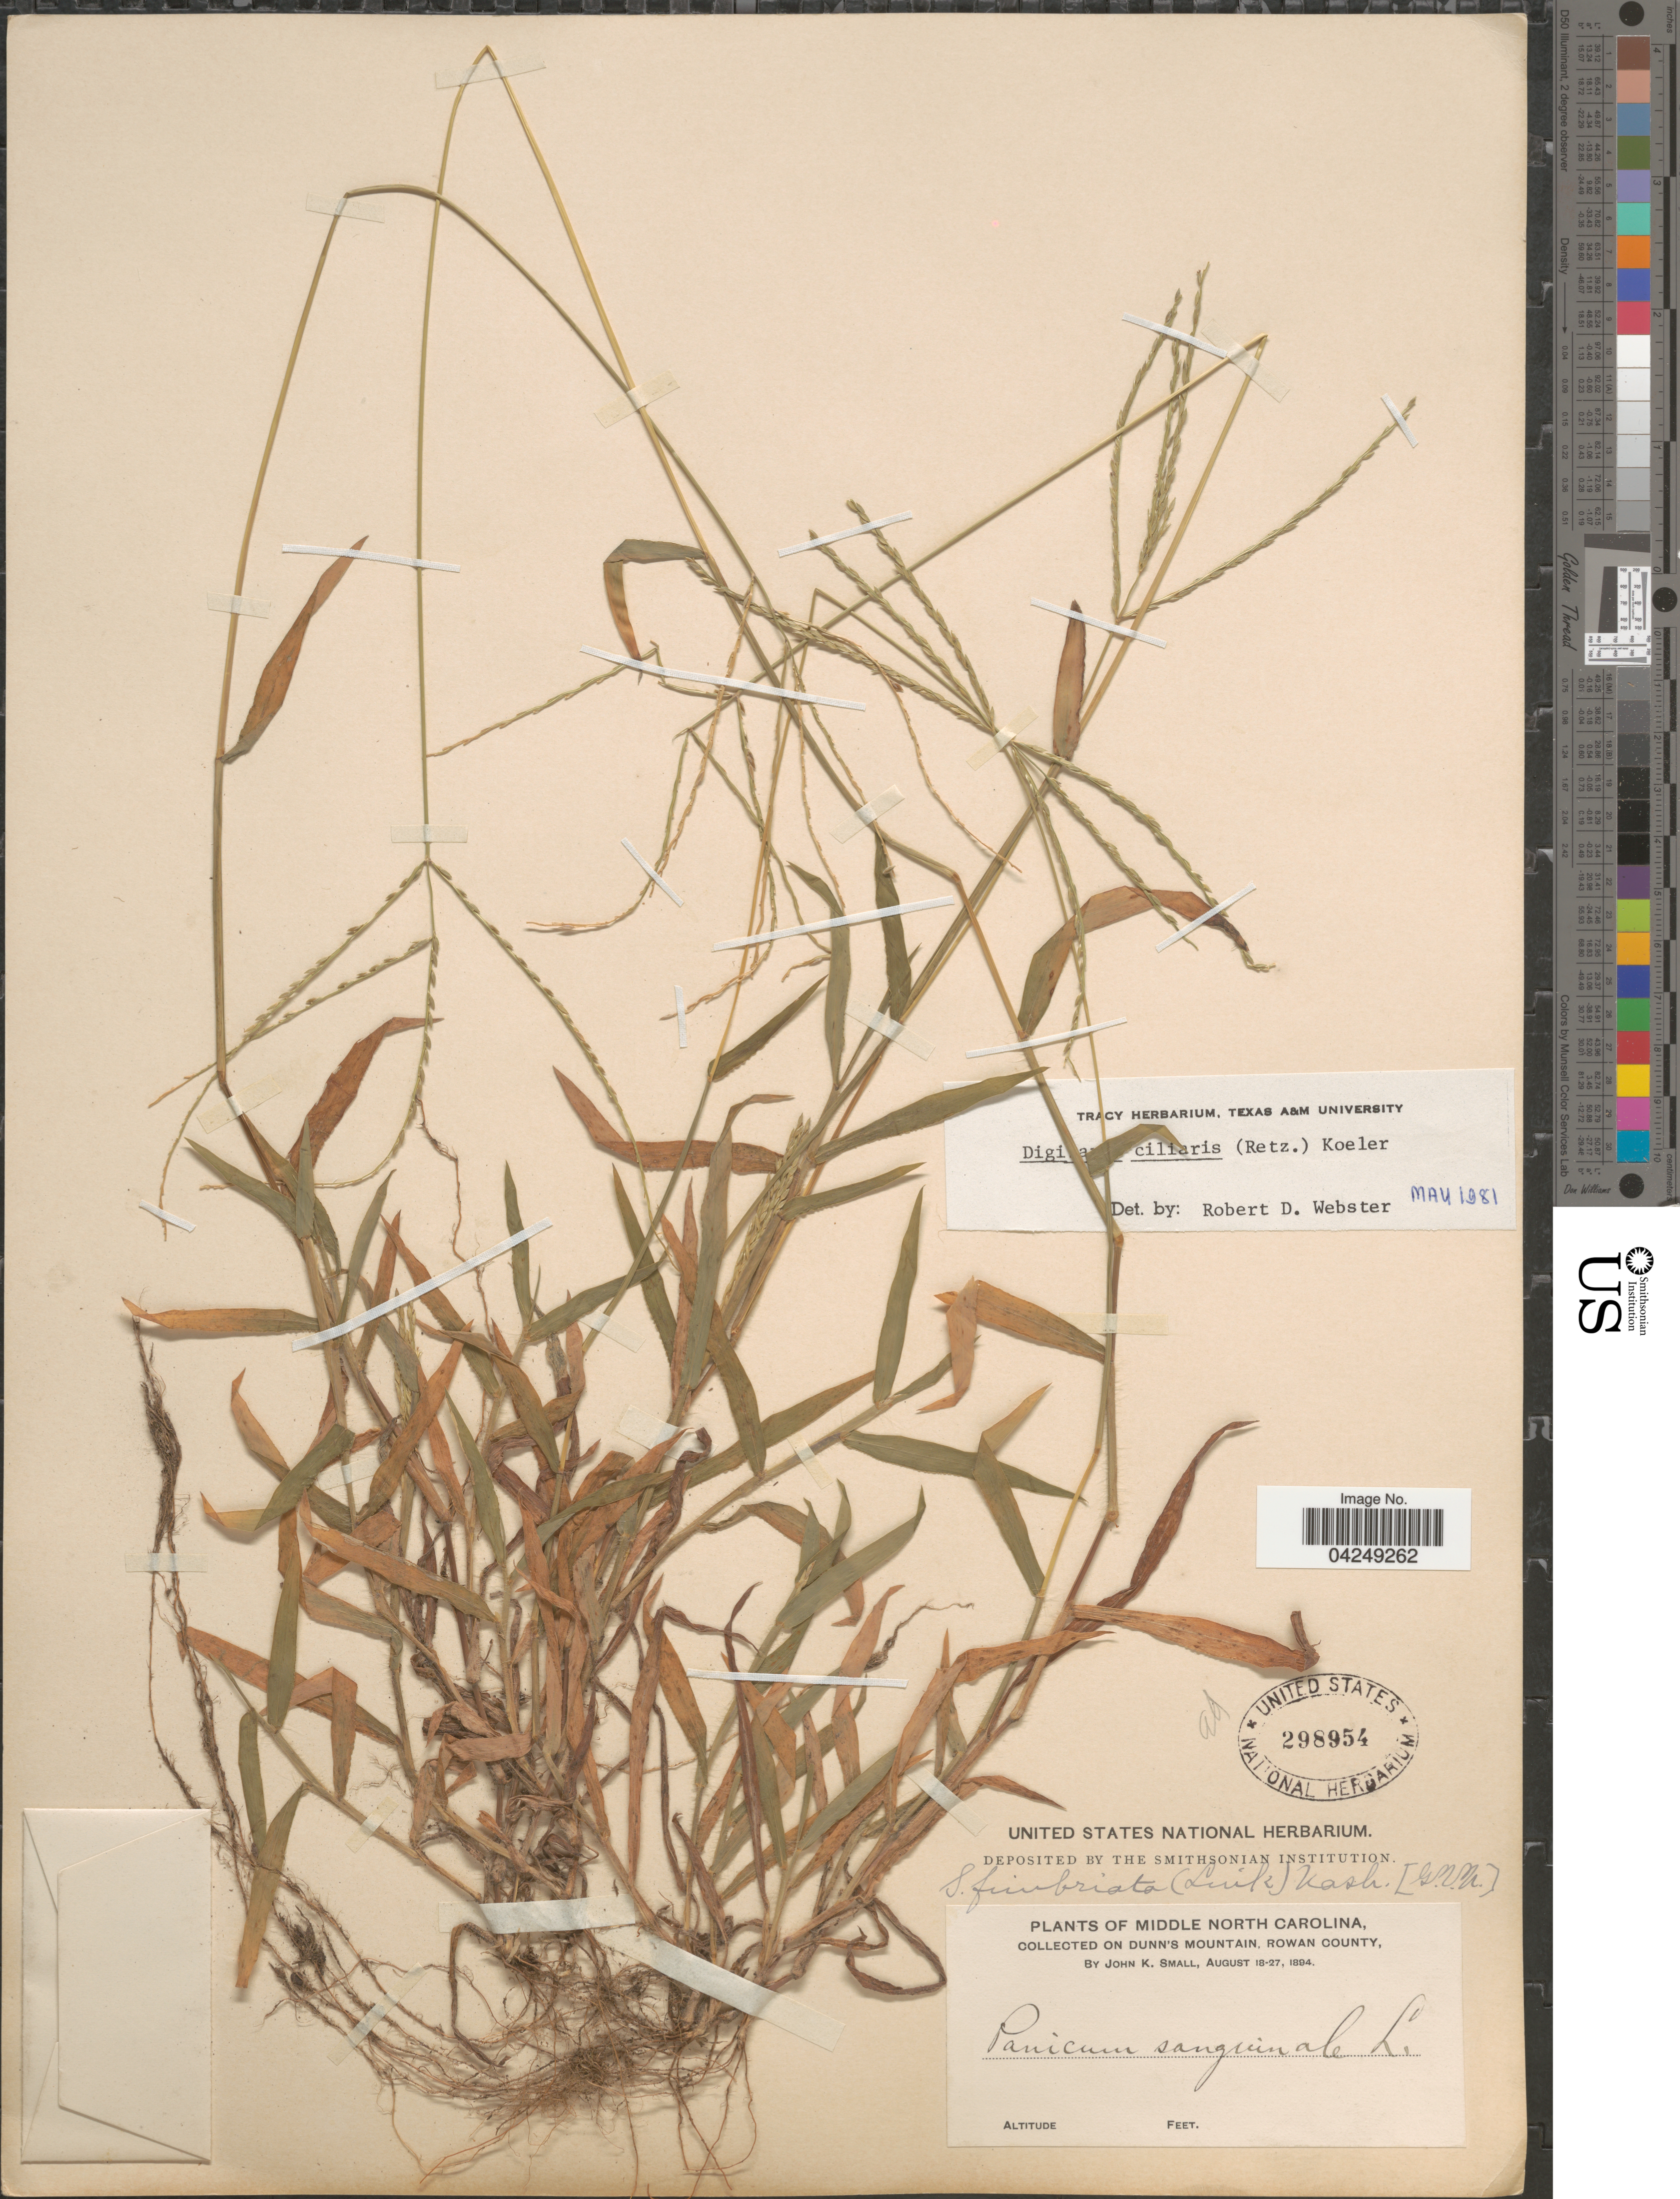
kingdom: Plantae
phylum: Tracheophyta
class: Liliopsida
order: Poales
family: Poaceae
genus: Digitaria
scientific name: Digitaria ciliaris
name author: (Retz.) Koeler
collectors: J. K. Small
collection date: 1894-08-18/1894-08-27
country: United States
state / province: North Carolina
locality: Middle North Carolina. On Dunn's Mountain, Rowan County.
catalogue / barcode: US 298954